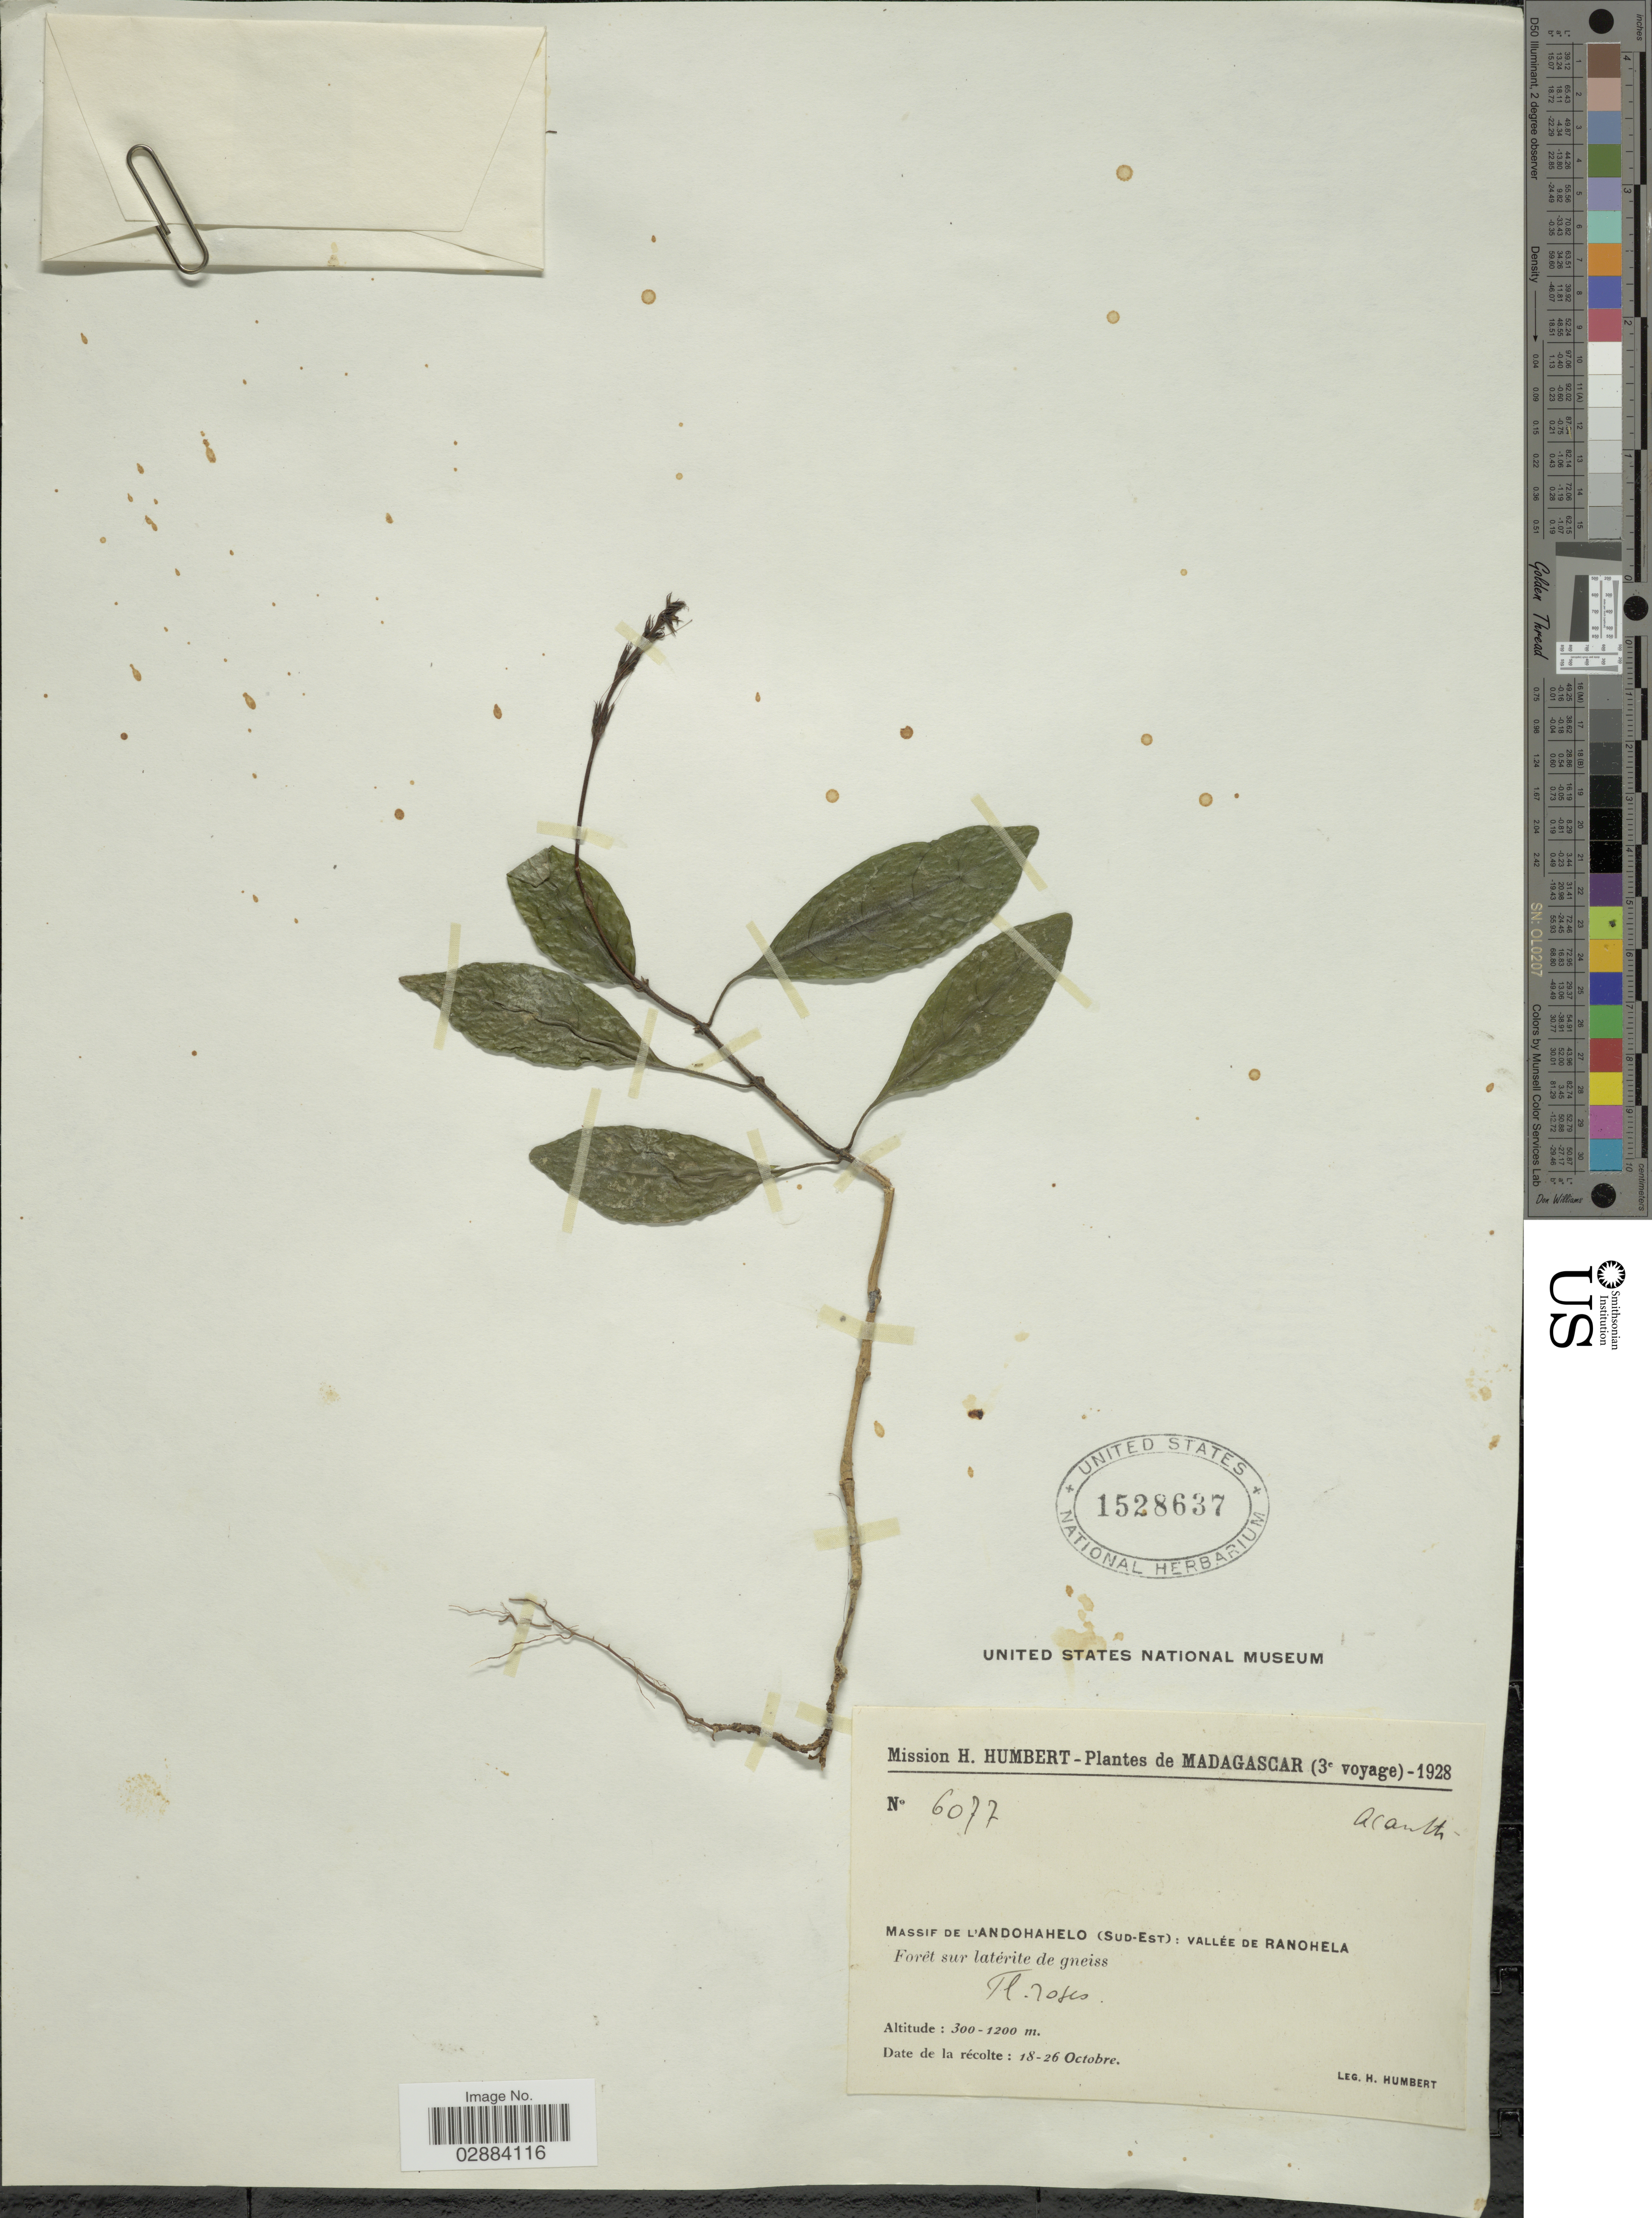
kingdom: Plantae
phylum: Tracheophyta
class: Magnoliopsida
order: Lamiales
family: Acanthaceae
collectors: H. Humbert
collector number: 6077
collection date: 1928-10-18/1928-10-26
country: Madagascar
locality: Massif de L'Andohahelo (Sud-Est): Vallée de Ranohela. Forét sur latérite de gneiss.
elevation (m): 300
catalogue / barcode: US 1528637